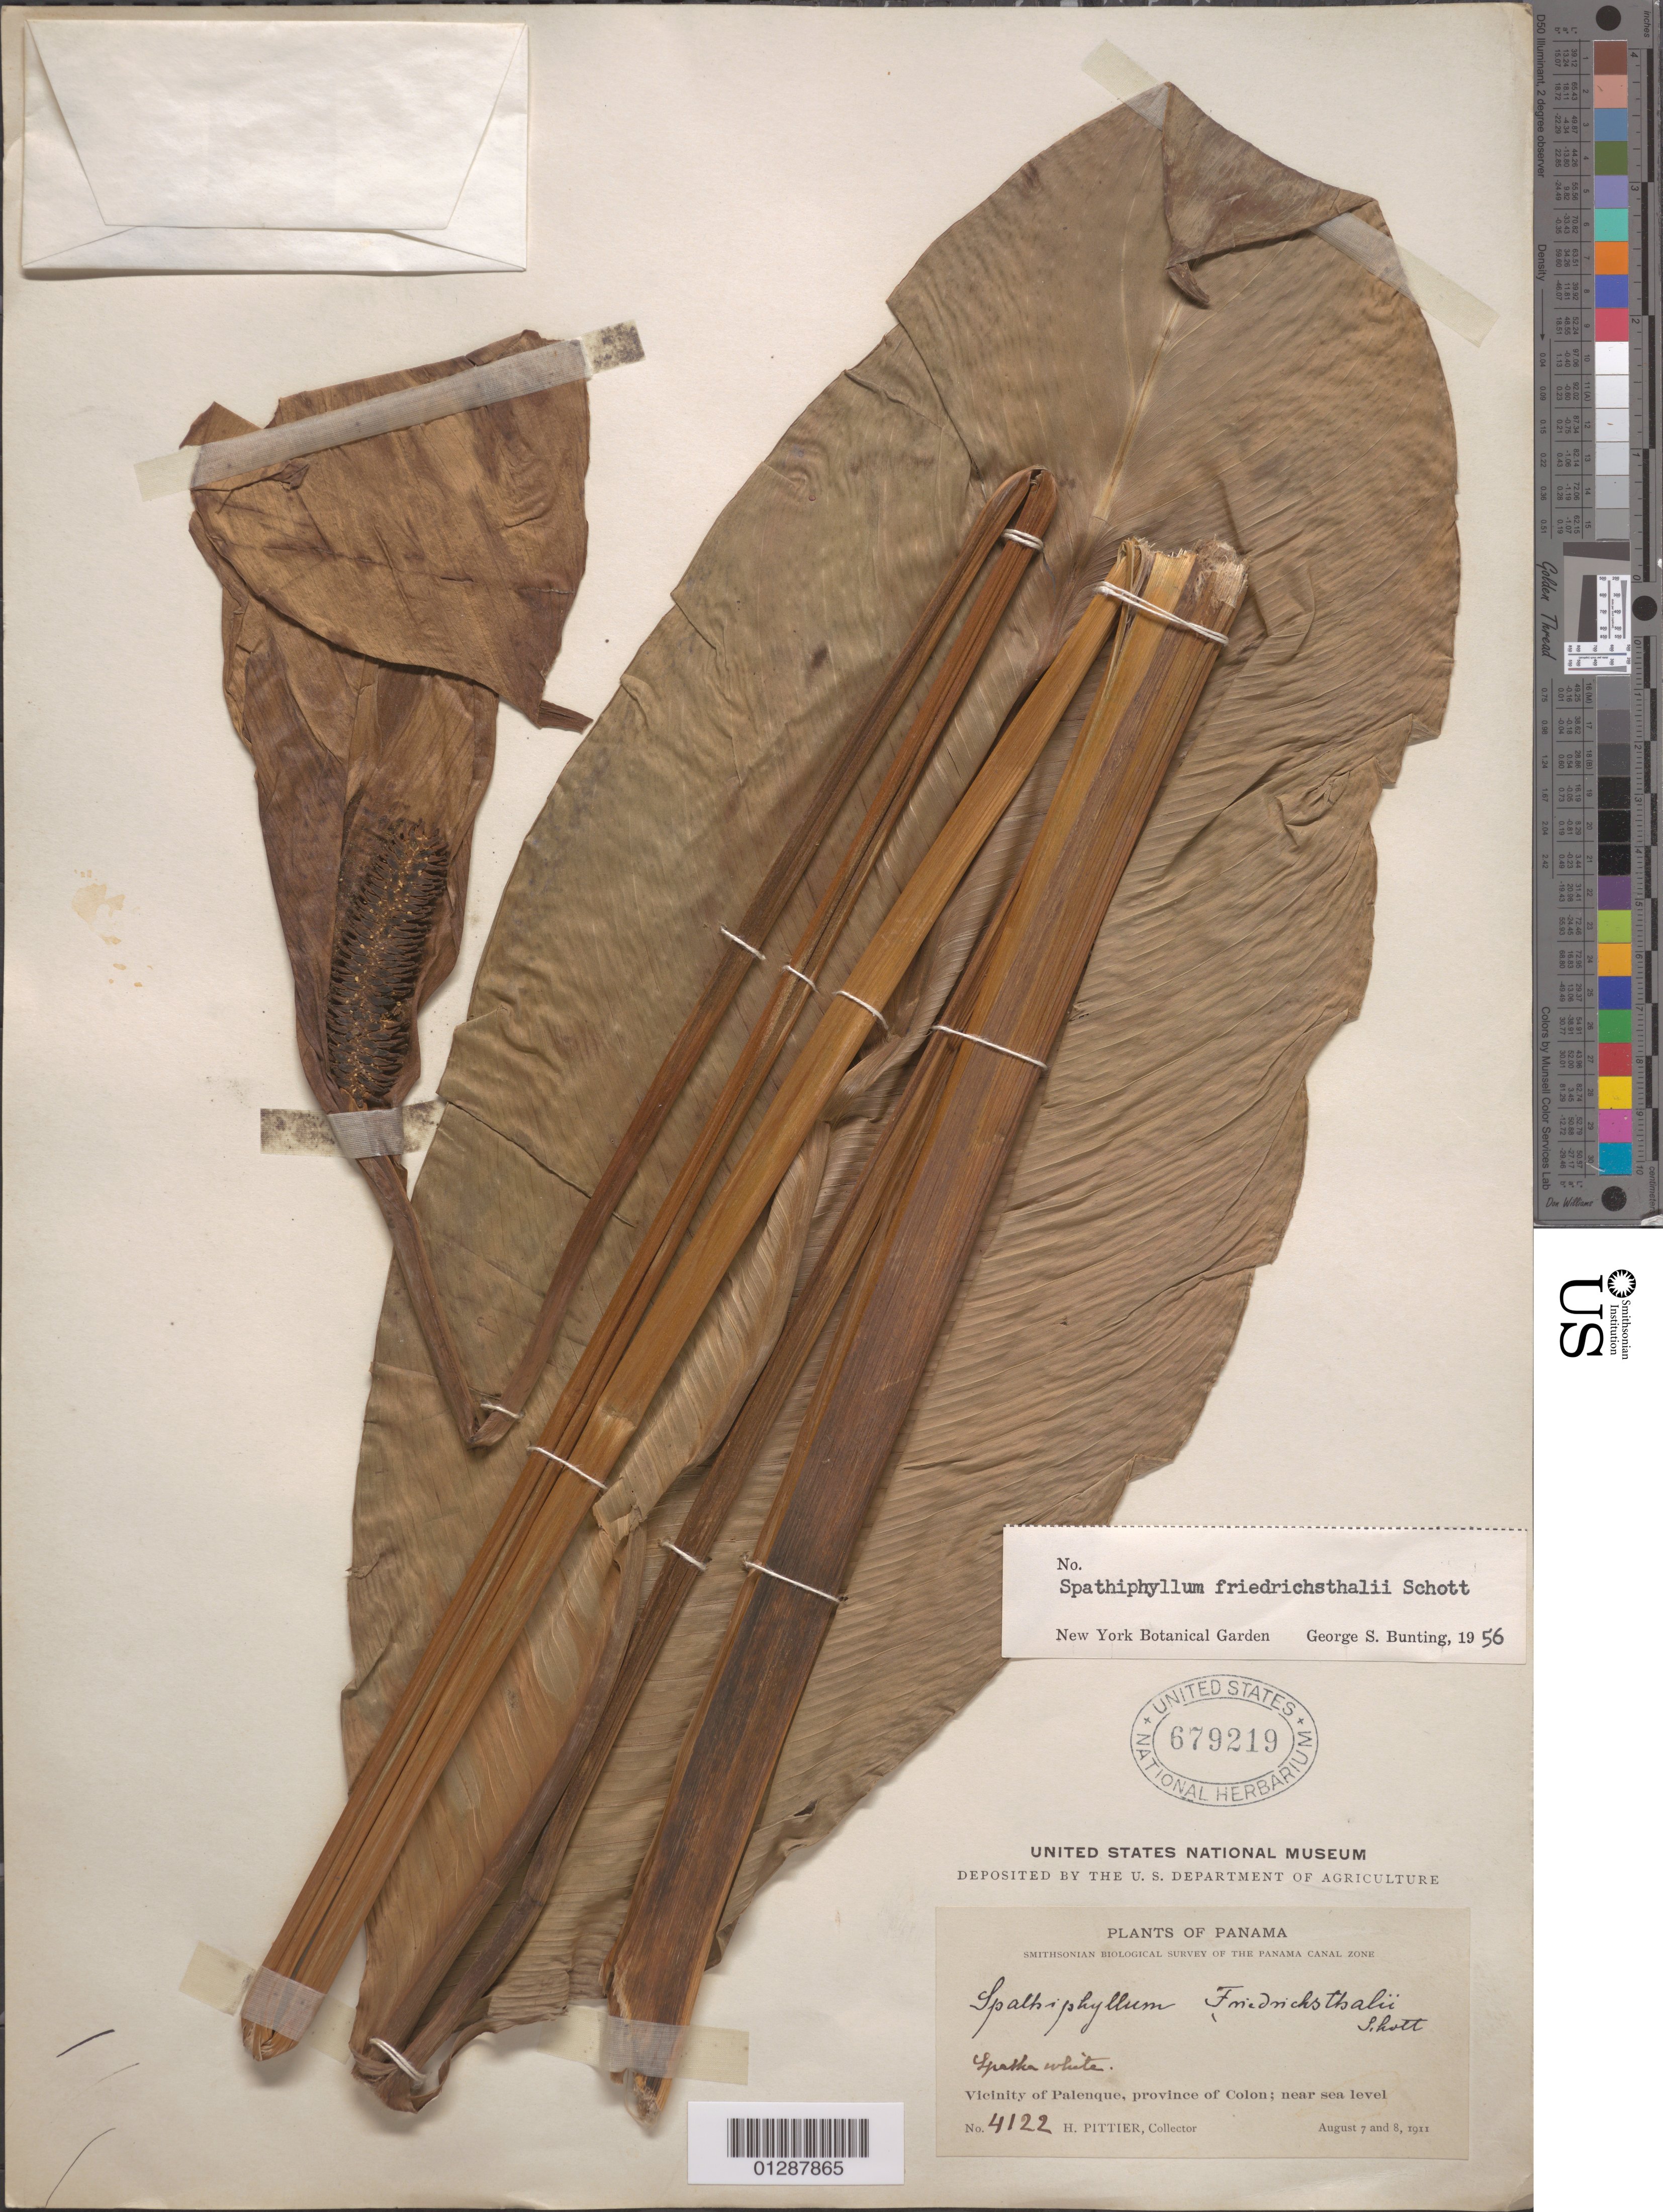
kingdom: Plantae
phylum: Tracheophyta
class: Liliopsida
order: Alismatales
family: Araceae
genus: Spathiphyllum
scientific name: Spathiphyllum friedrichsthalii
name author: Schott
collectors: H. F. Pittier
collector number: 4122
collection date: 1911-08-07/1911-08-08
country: Panama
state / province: Colón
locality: Vicinity of Palenque.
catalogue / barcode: US 679219